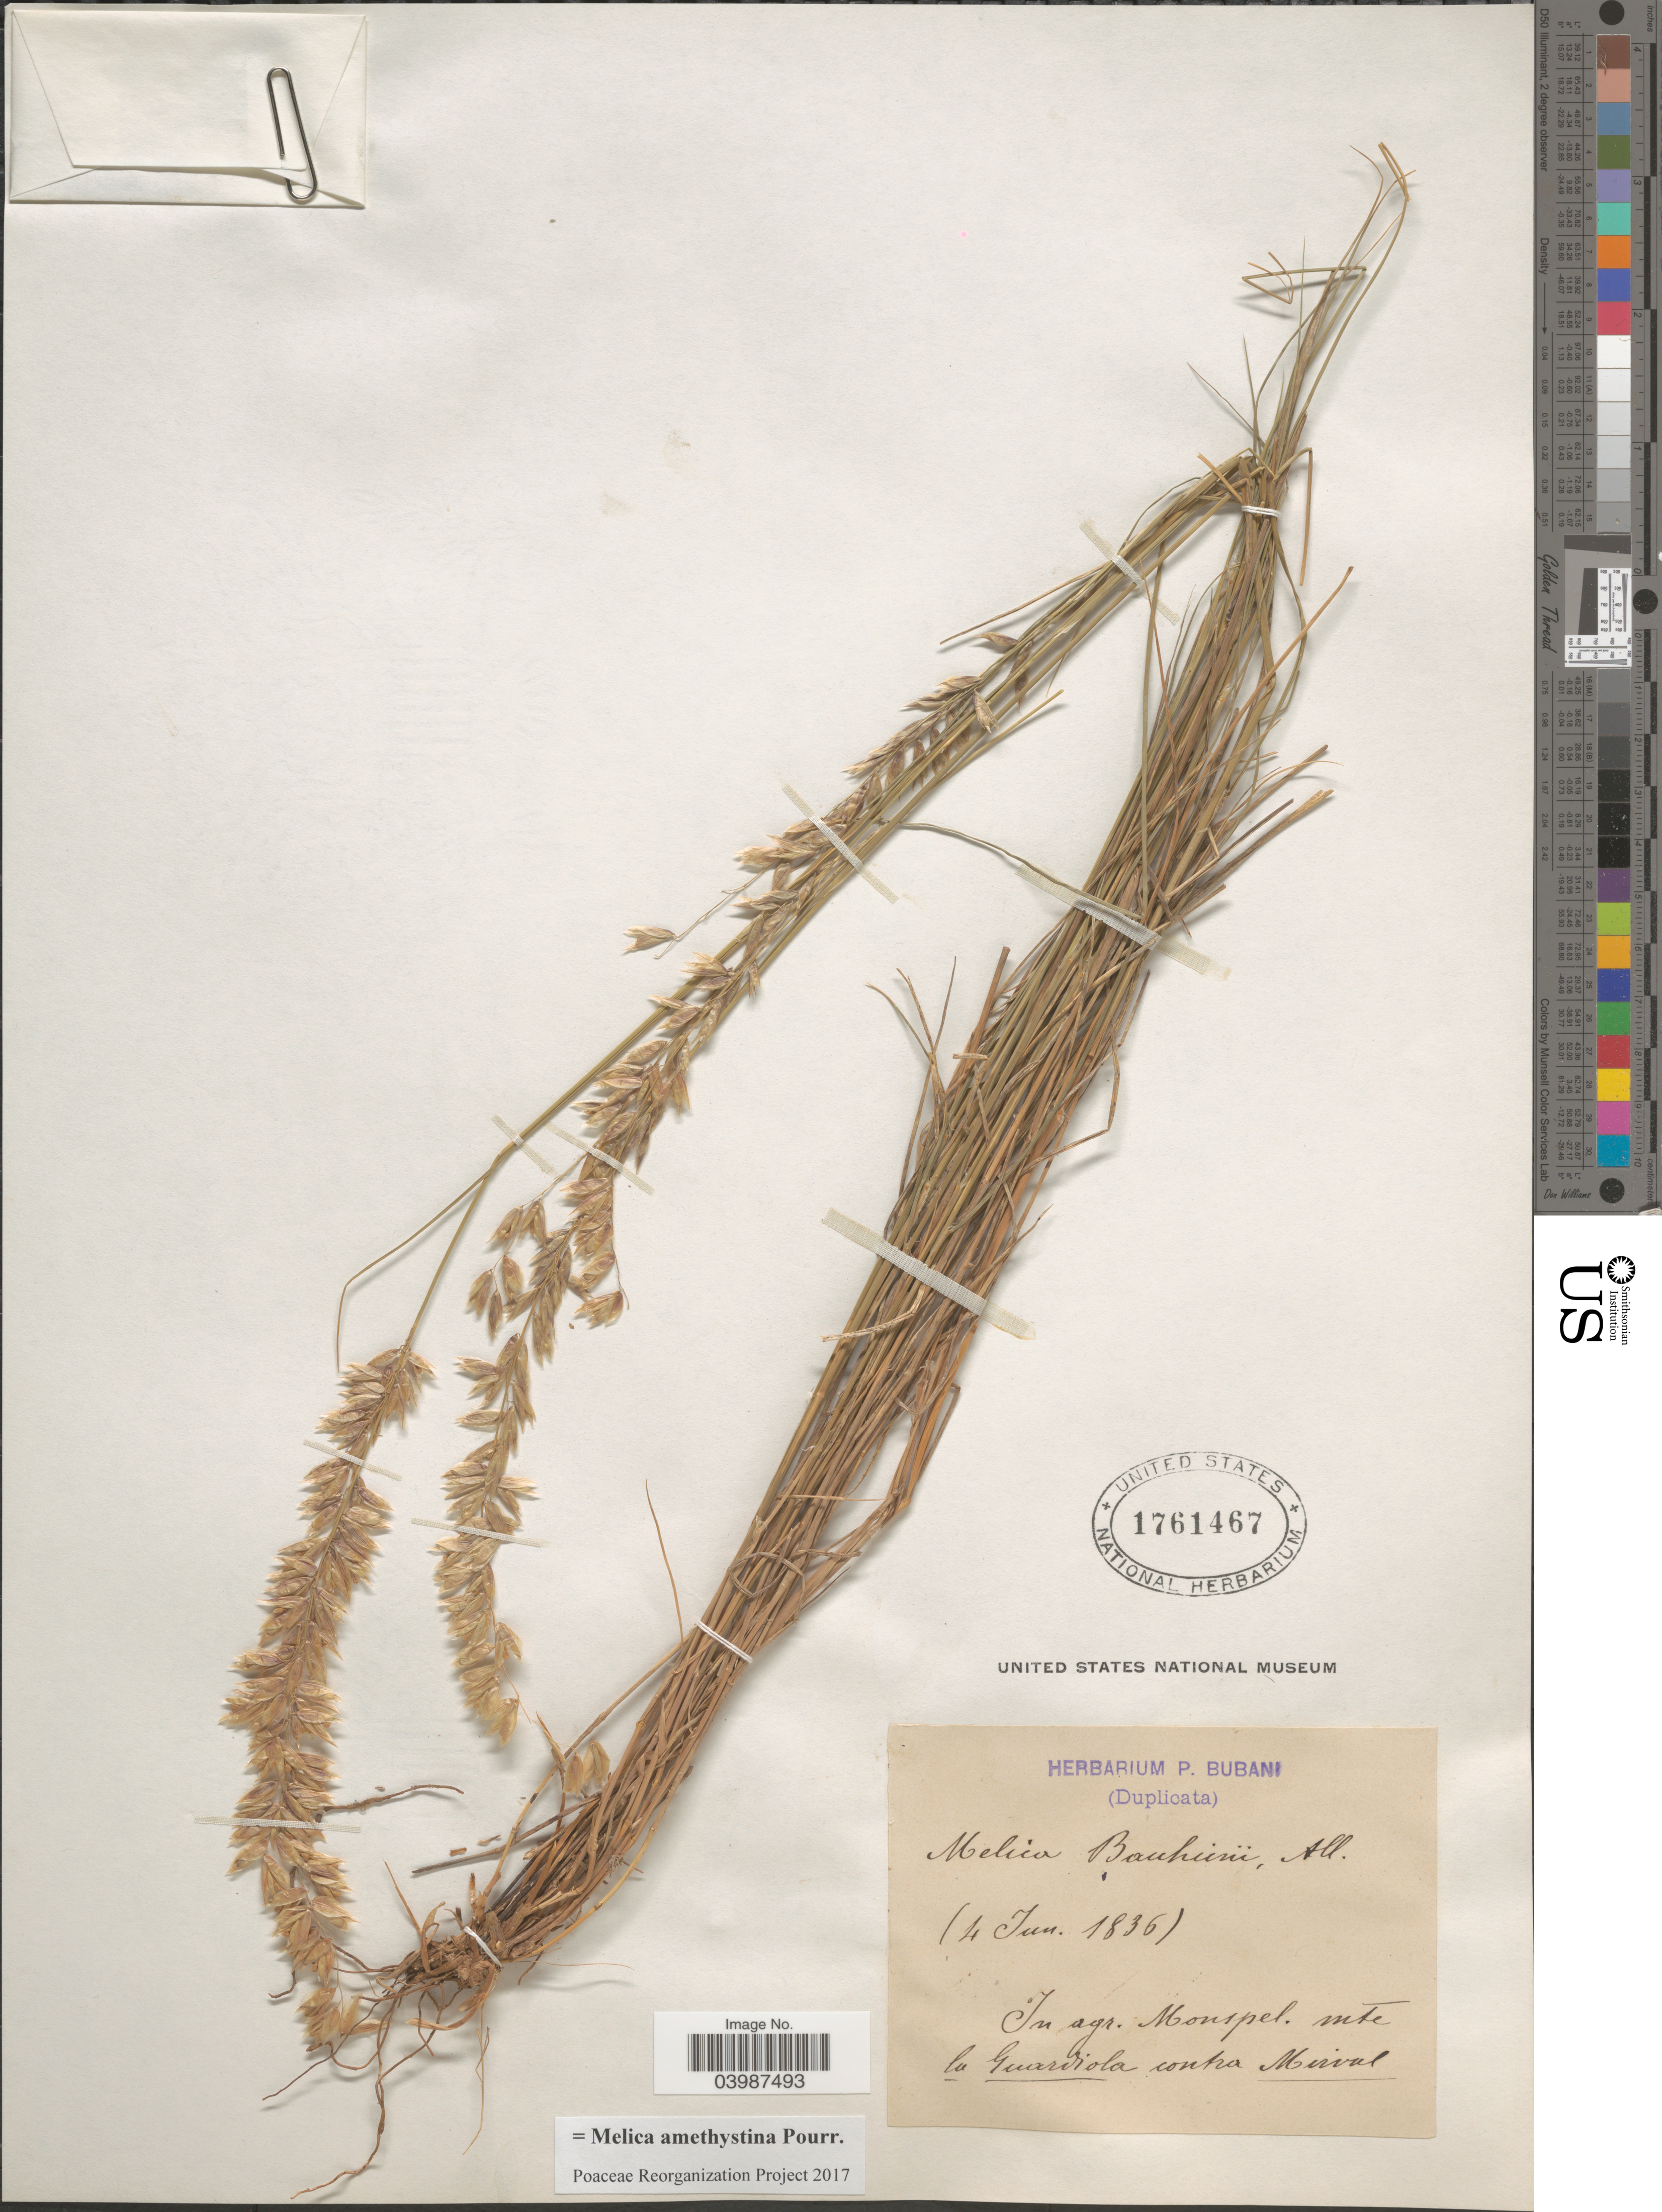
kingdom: Plantae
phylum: Tracheophyta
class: Liliopsida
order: Poales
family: Poaceae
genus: Melica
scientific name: Melica amethystina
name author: Pourr.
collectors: ex herb. P. Bubani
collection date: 1836-06-04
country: France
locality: In agr. Monspel. mte la Guardiola contra Mirval.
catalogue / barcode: US 1761467